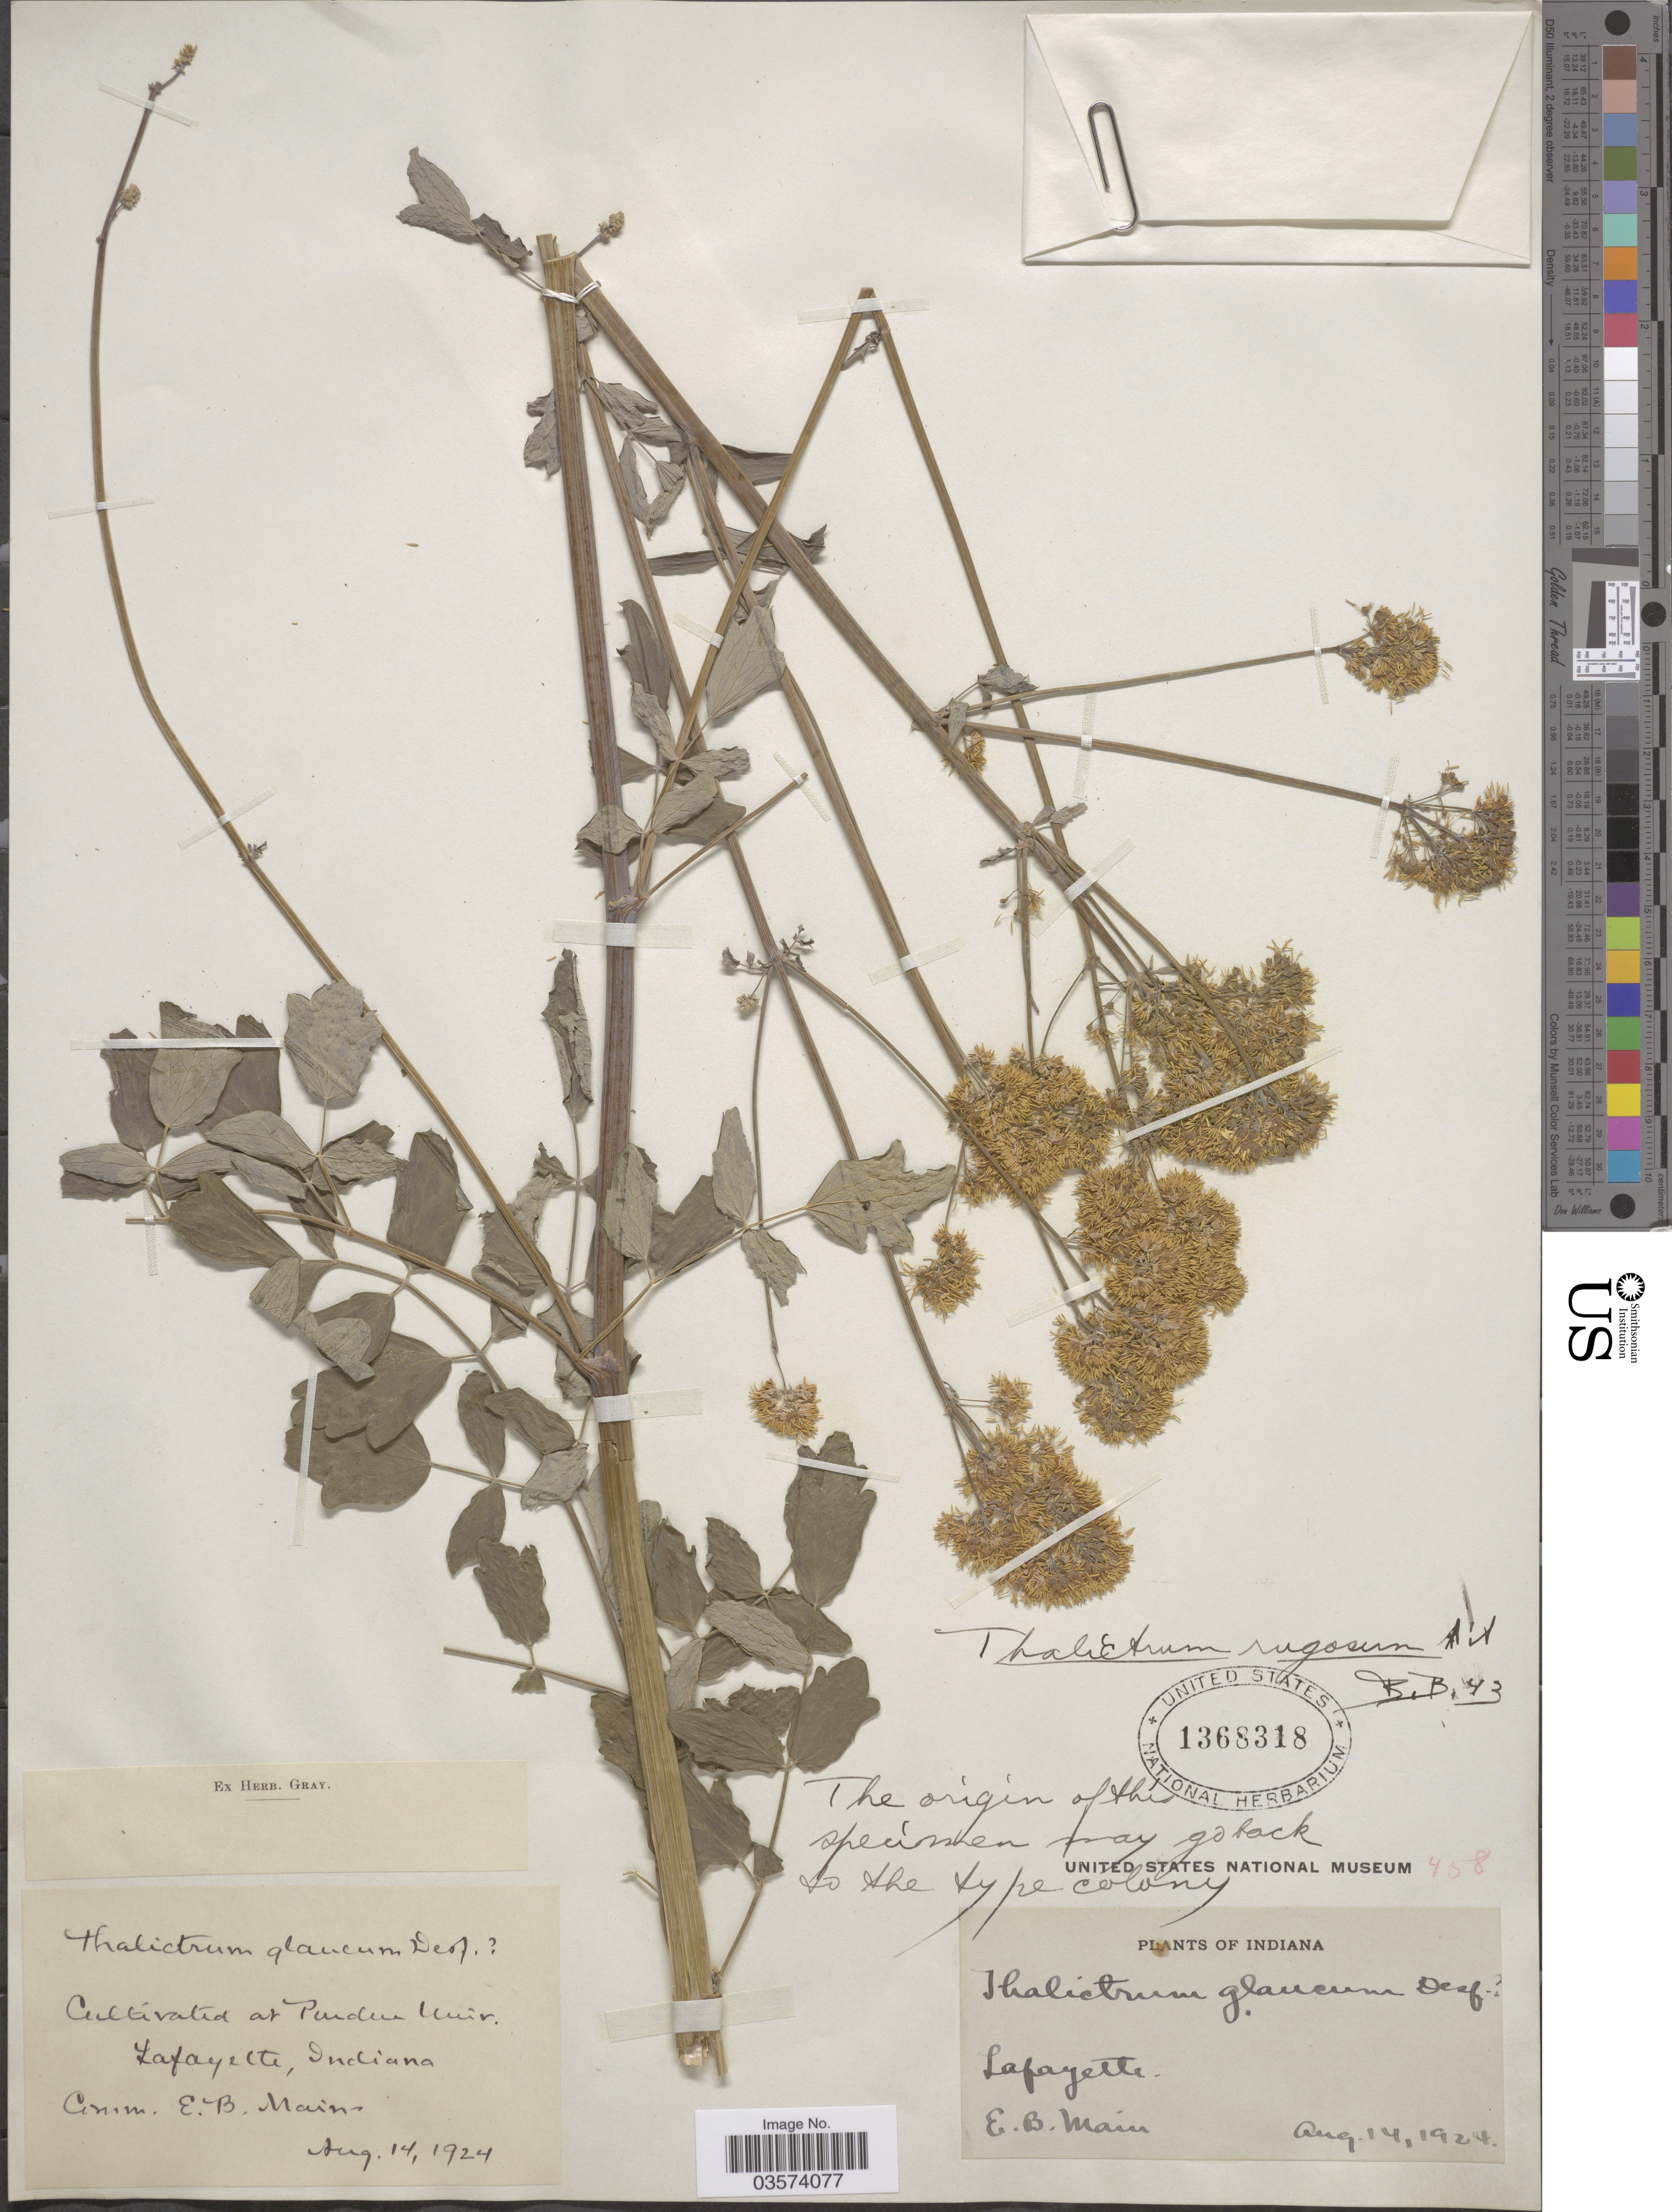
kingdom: Plantae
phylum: Tracheophyta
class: Magnoliopsida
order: Ranunculales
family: Ranunculaceae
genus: Thalictrum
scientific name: Thalictrum glaucum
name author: Desf.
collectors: E. Mains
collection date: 1924-08-14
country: United States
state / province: Indiana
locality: Purdue Univ. Lafayette.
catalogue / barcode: US 1368318